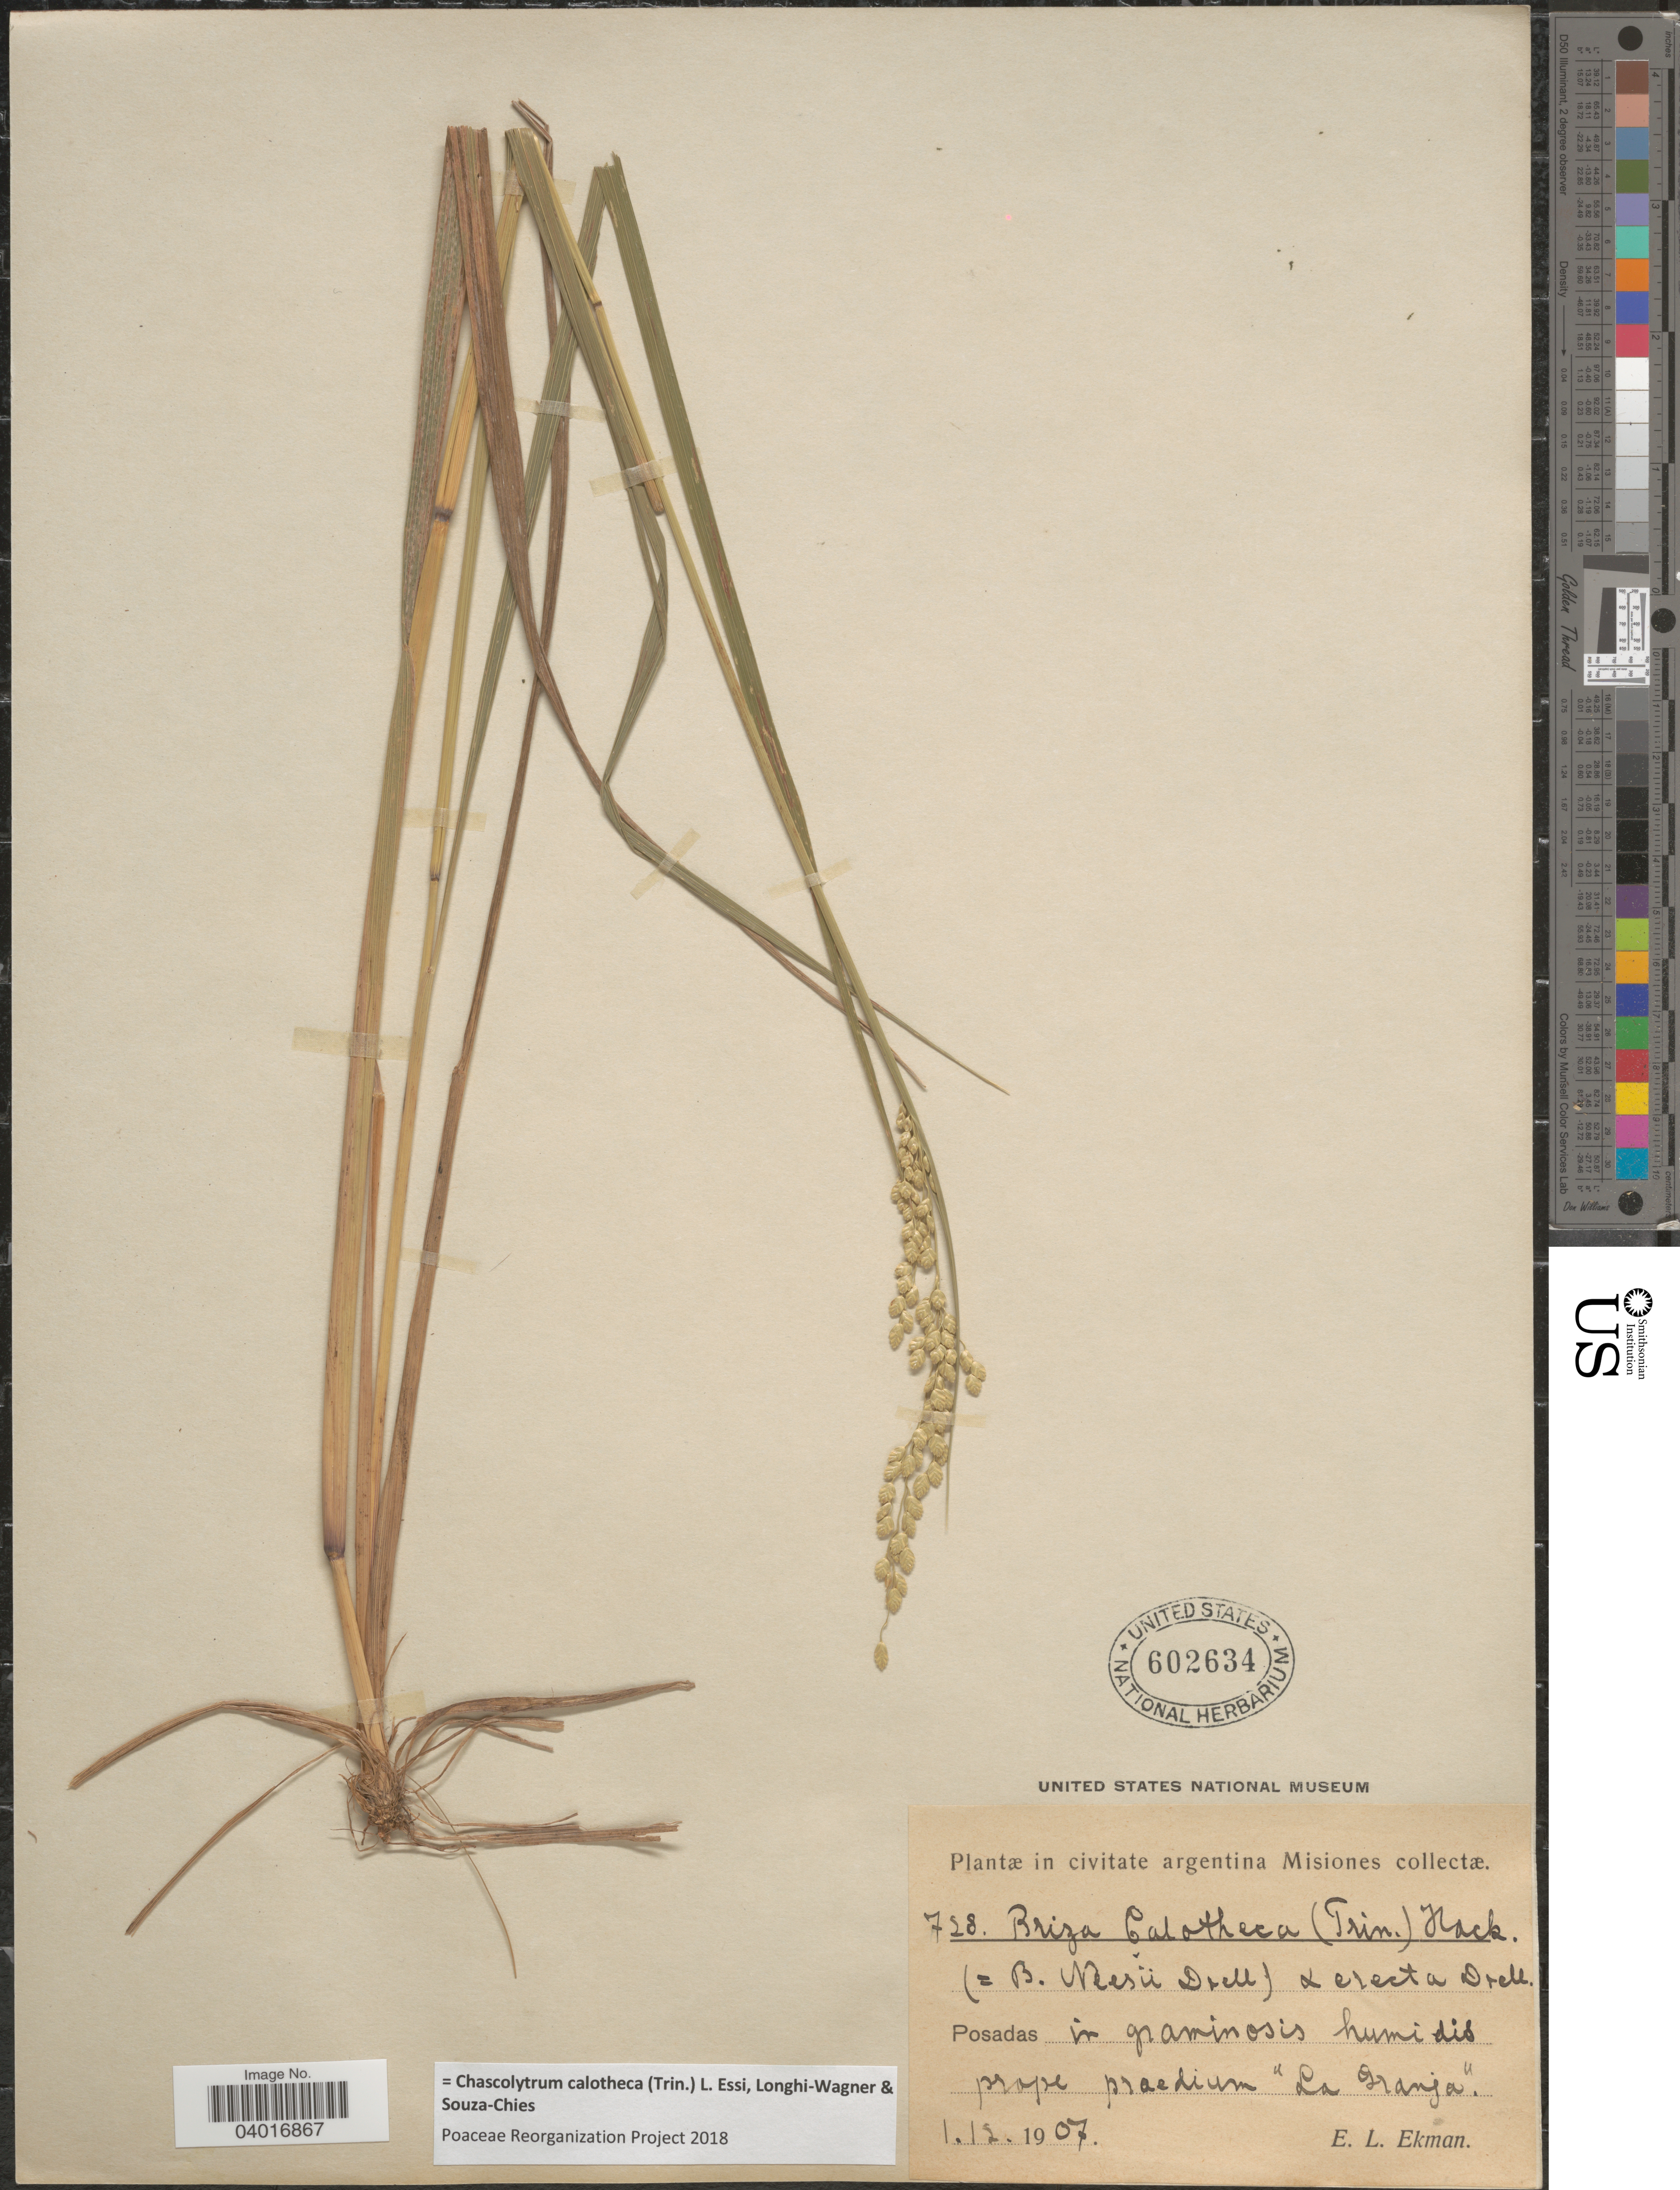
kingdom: Plantae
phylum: Tracheophyta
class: Liliopsida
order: Poales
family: Poaceae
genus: Chascolytrum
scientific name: Chascolytrum calotheca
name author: (Trin.) L. Essi et al.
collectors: E. L. Ekman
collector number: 728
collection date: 1907-12-01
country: Argentina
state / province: Misiones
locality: Posadas in graminosis humidis prope praedium "La Granja".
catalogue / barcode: US 602634